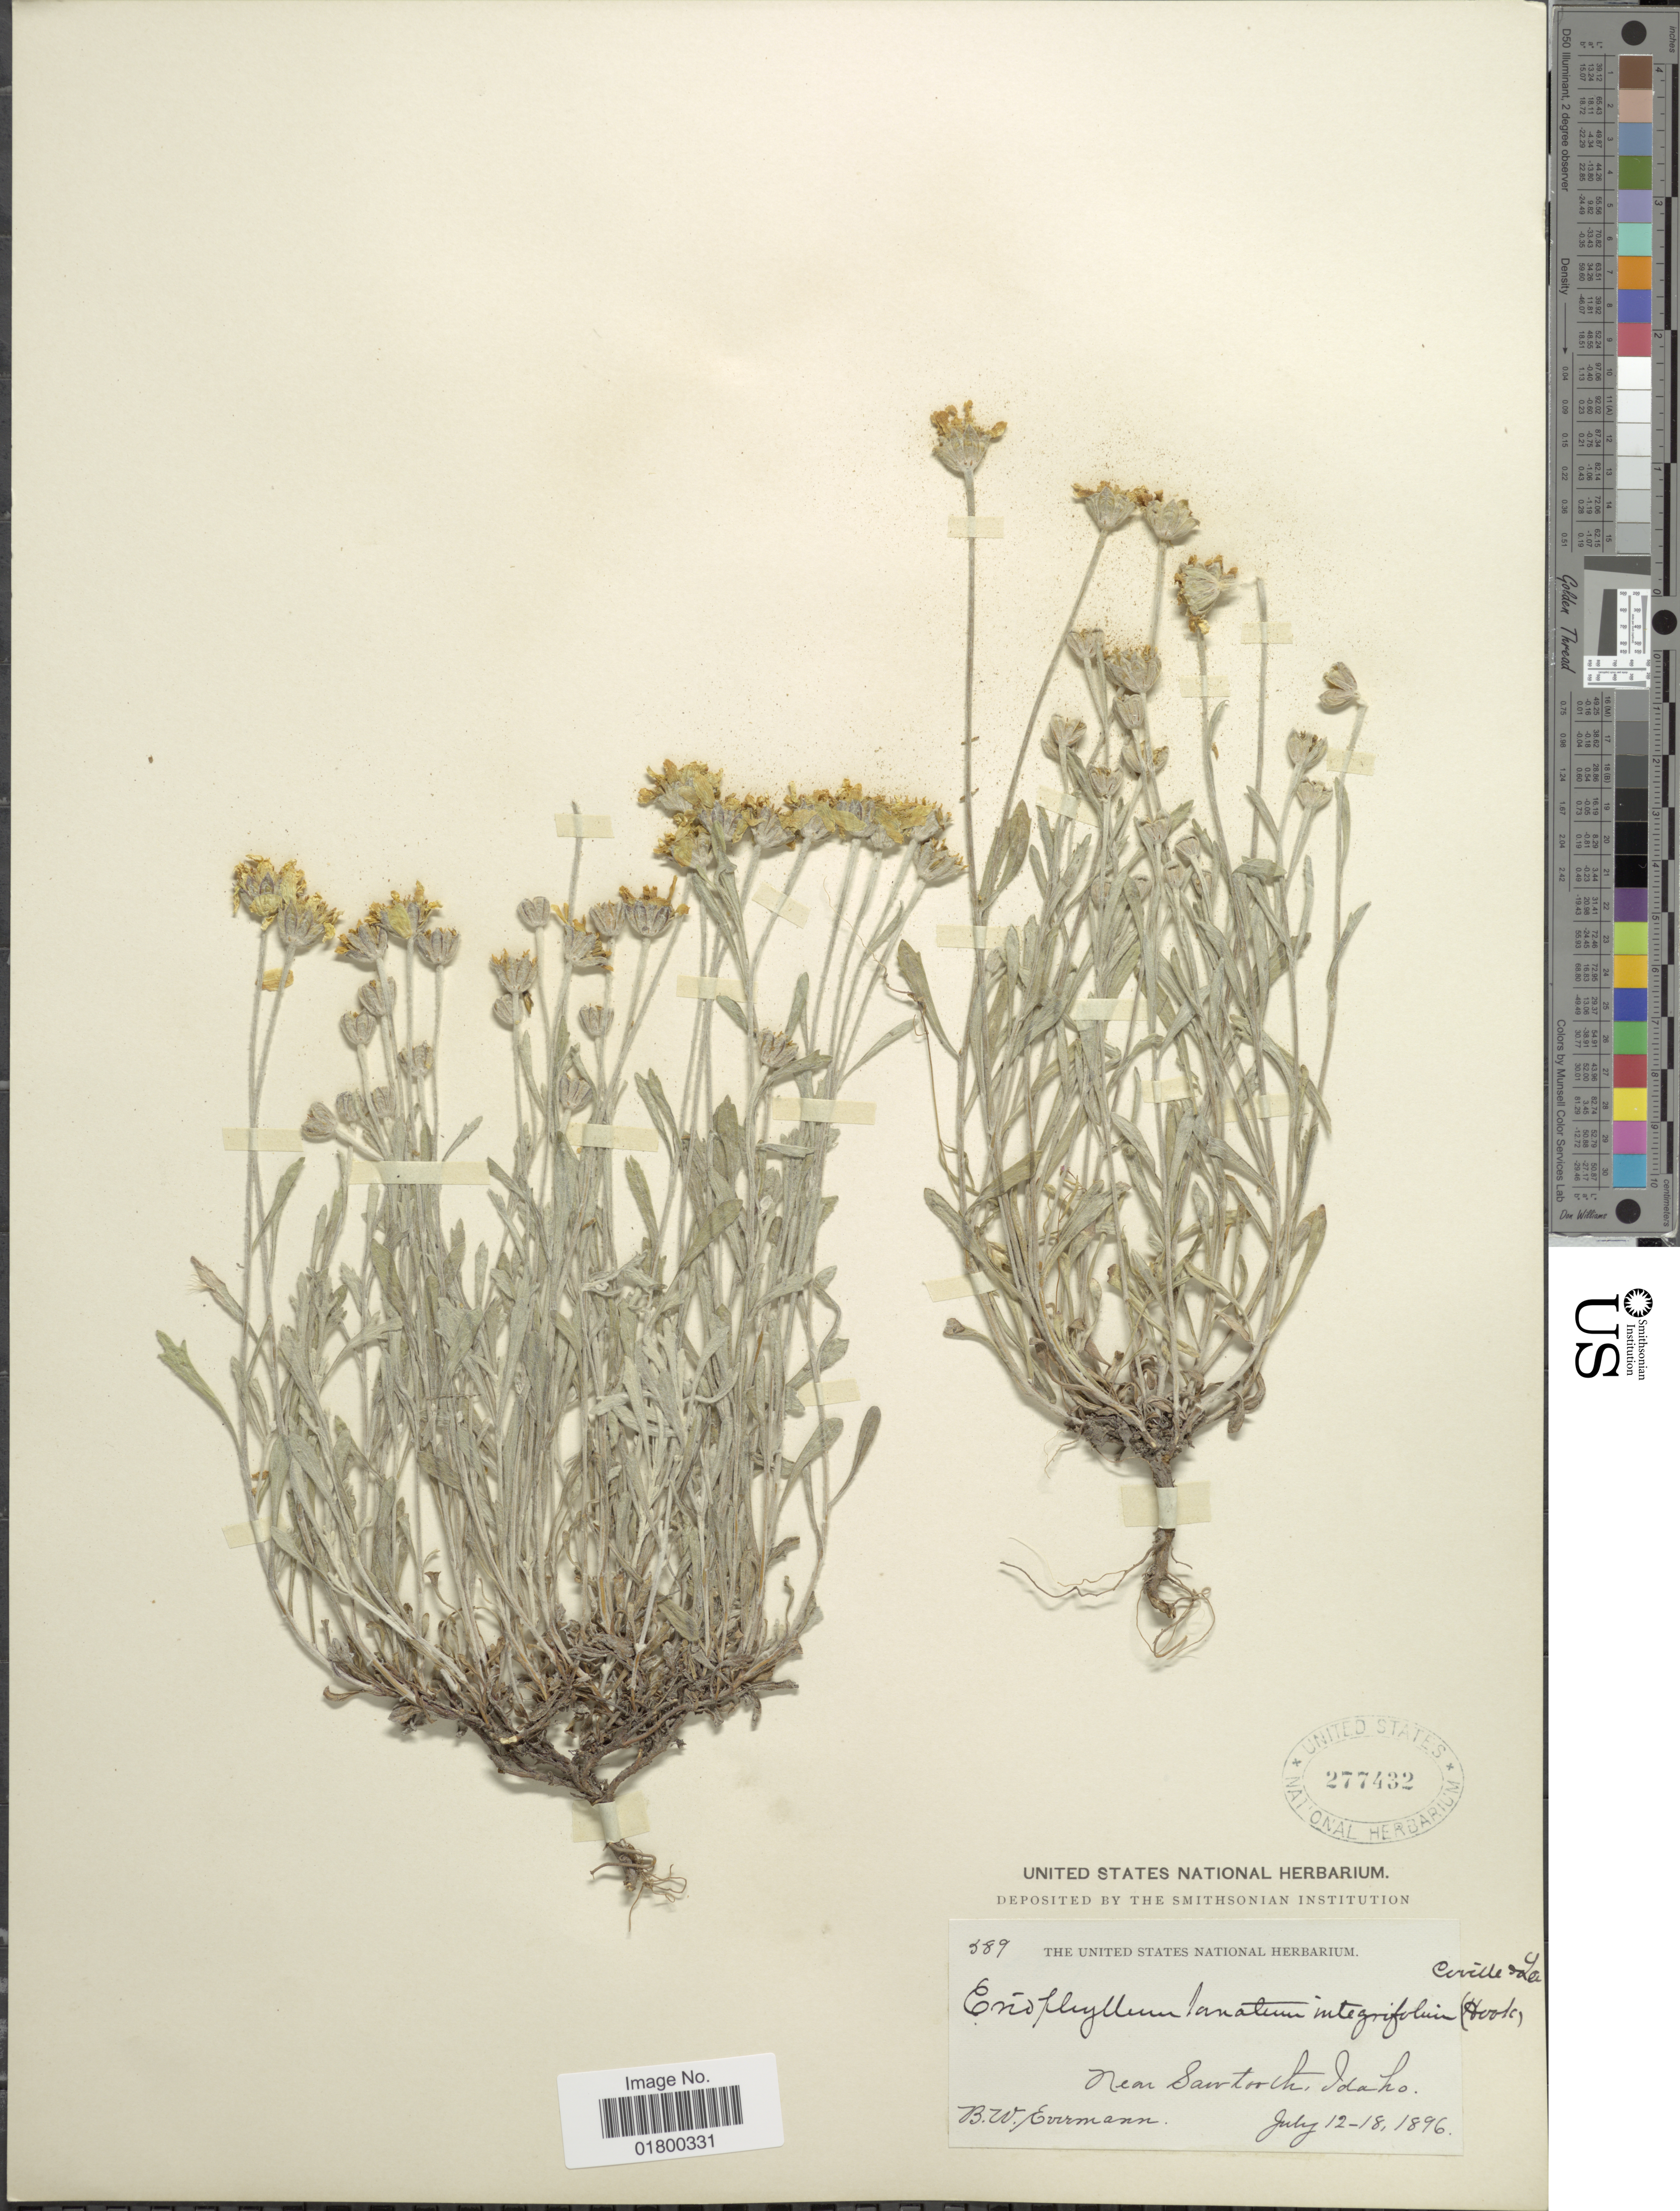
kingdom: Plantae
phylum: Tracheophyta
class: Magnoliopsida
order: Asterales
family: Asteraceae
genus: Eriophyllum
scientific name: Eriophyllum lanatum var. integrifolium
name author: (Hook.) Smiley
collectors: B. W. Evermann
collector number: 389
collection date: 1896-07-12/1896-07-18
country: United States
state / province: Idaho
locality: Near Sawtooth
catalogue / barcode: US 277432